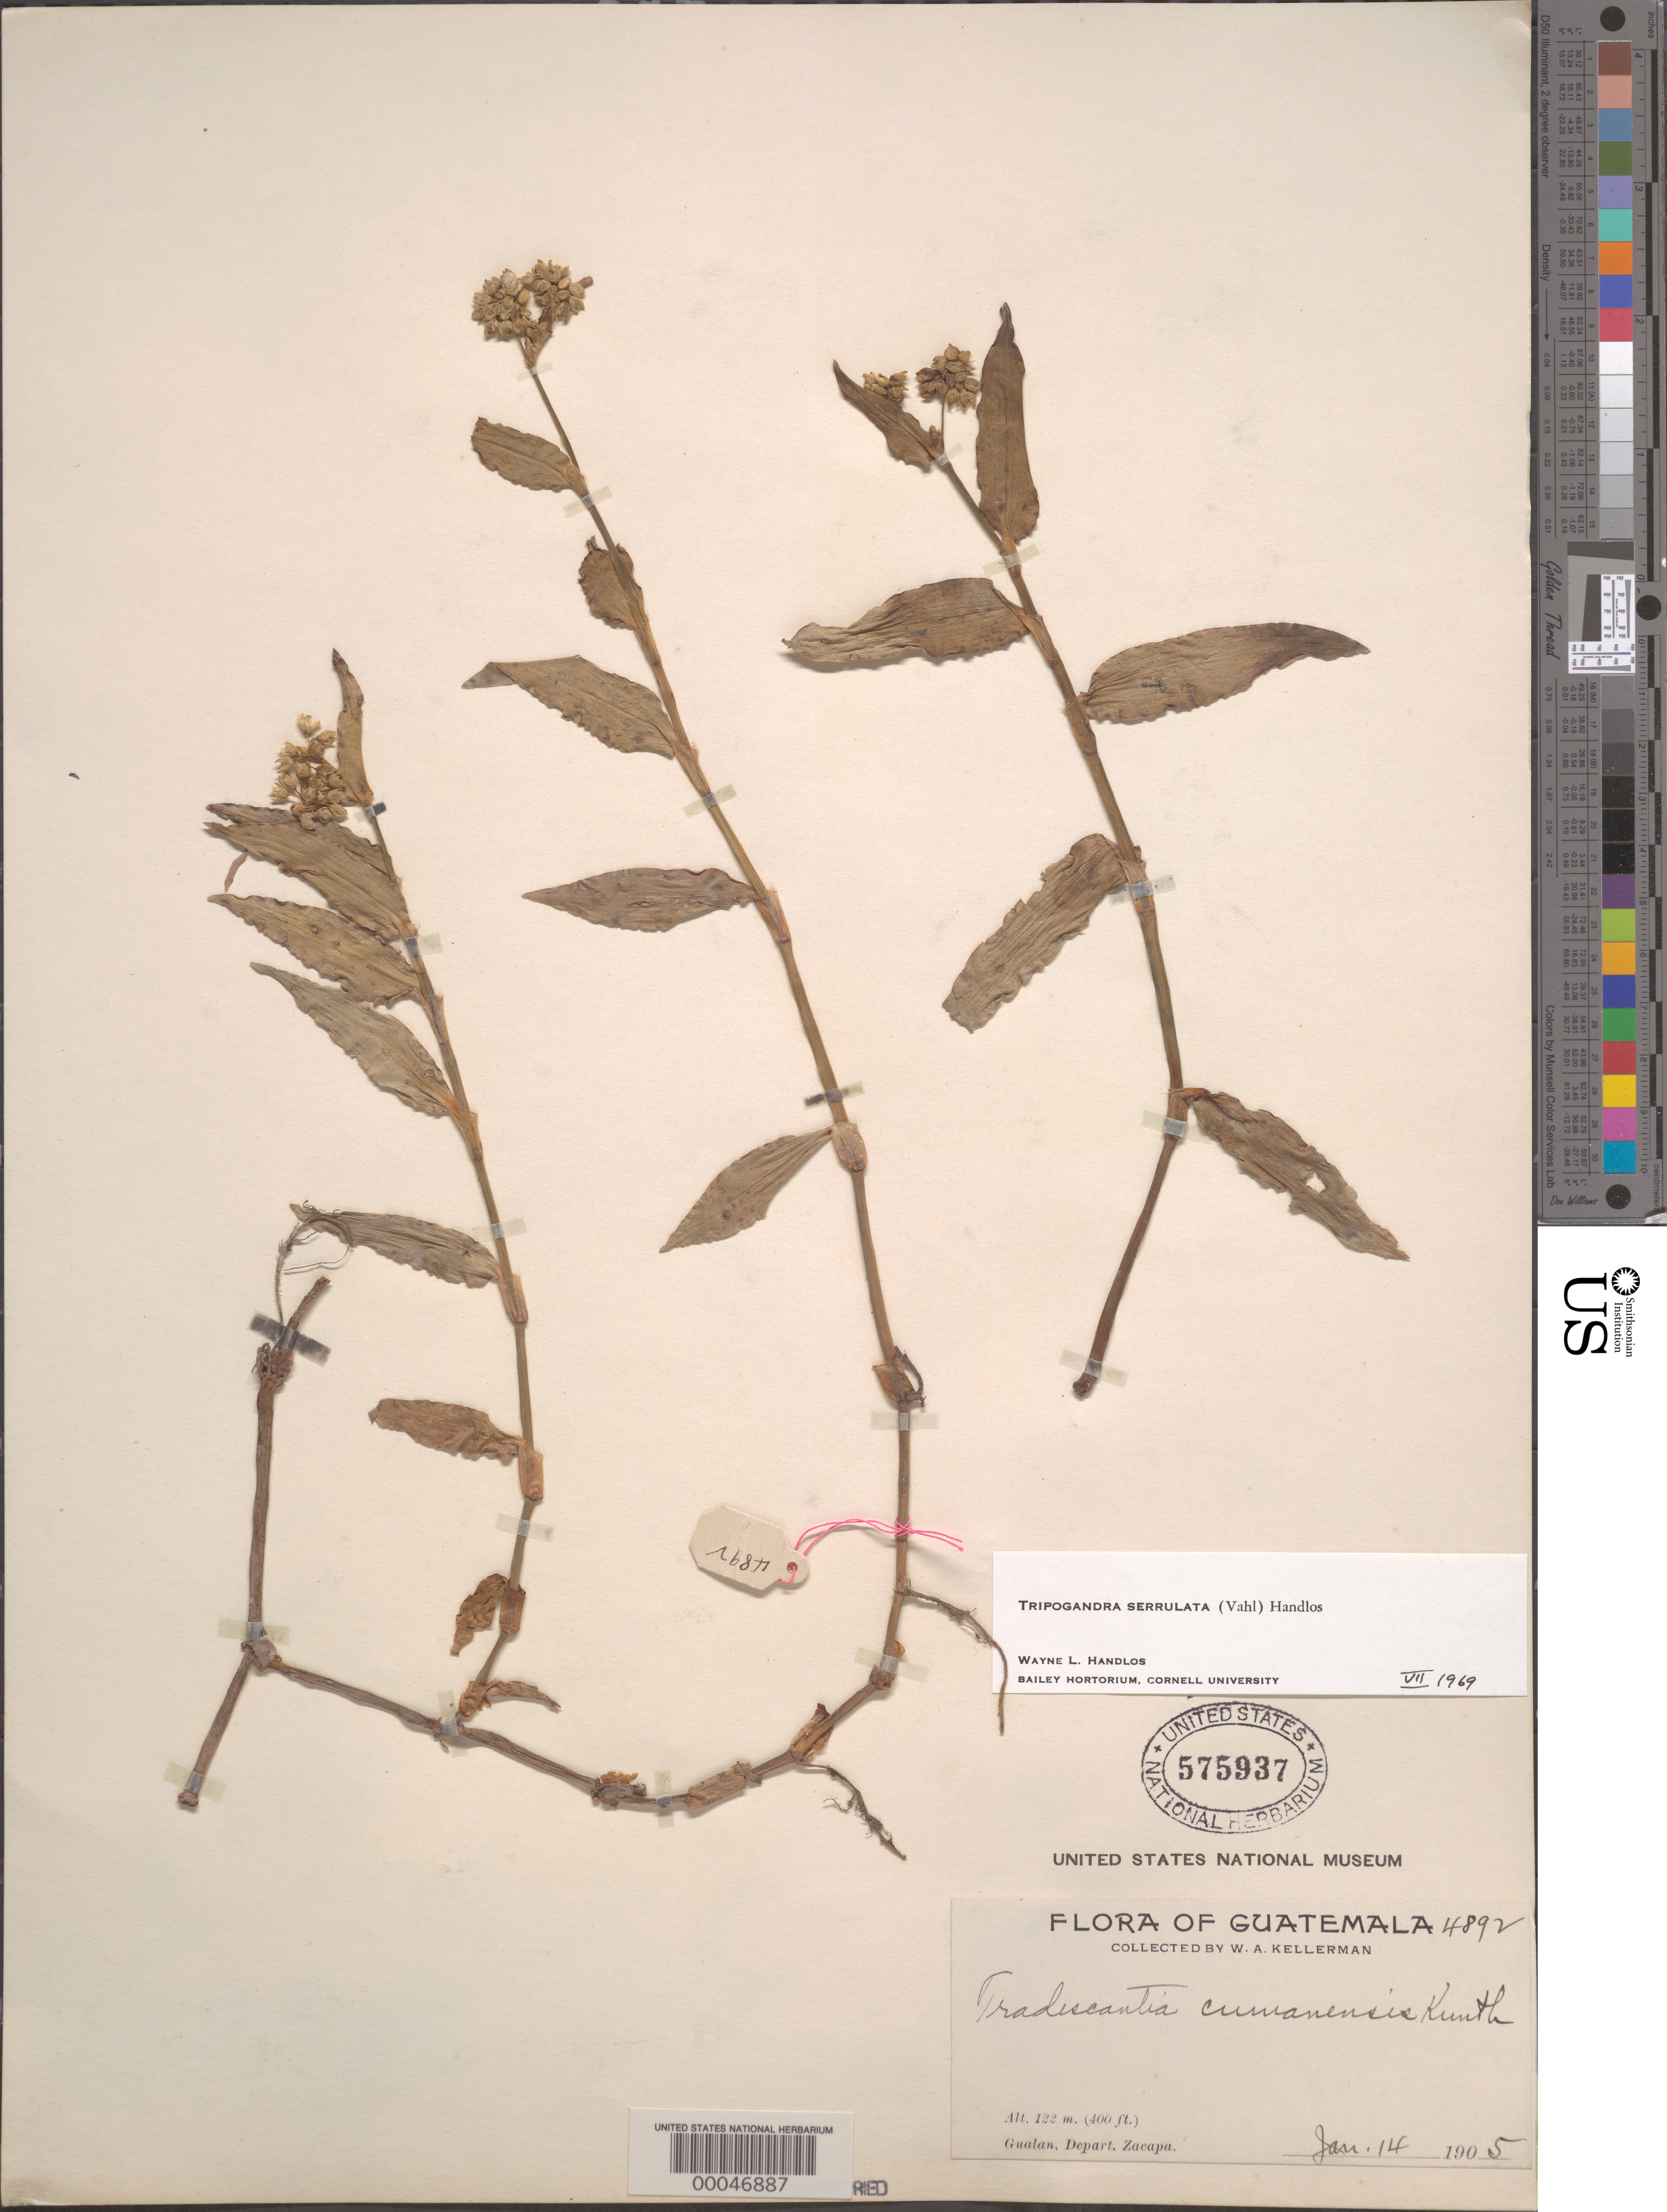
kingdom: Plantae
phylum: Tracheophyta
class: Liliopsida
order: Commelinales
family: Commelinaceae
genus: Tripogandra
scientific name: Tripogandra serrulata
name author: (Vahl) Handlos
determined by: Handlos, W. L.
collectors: W. A. Kellerman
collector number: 4892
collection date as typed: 14 Jan 1905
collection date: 1905-01-14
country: Guatemala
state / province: Zacapa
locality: Gualan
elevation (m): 122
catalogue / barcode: US 575937